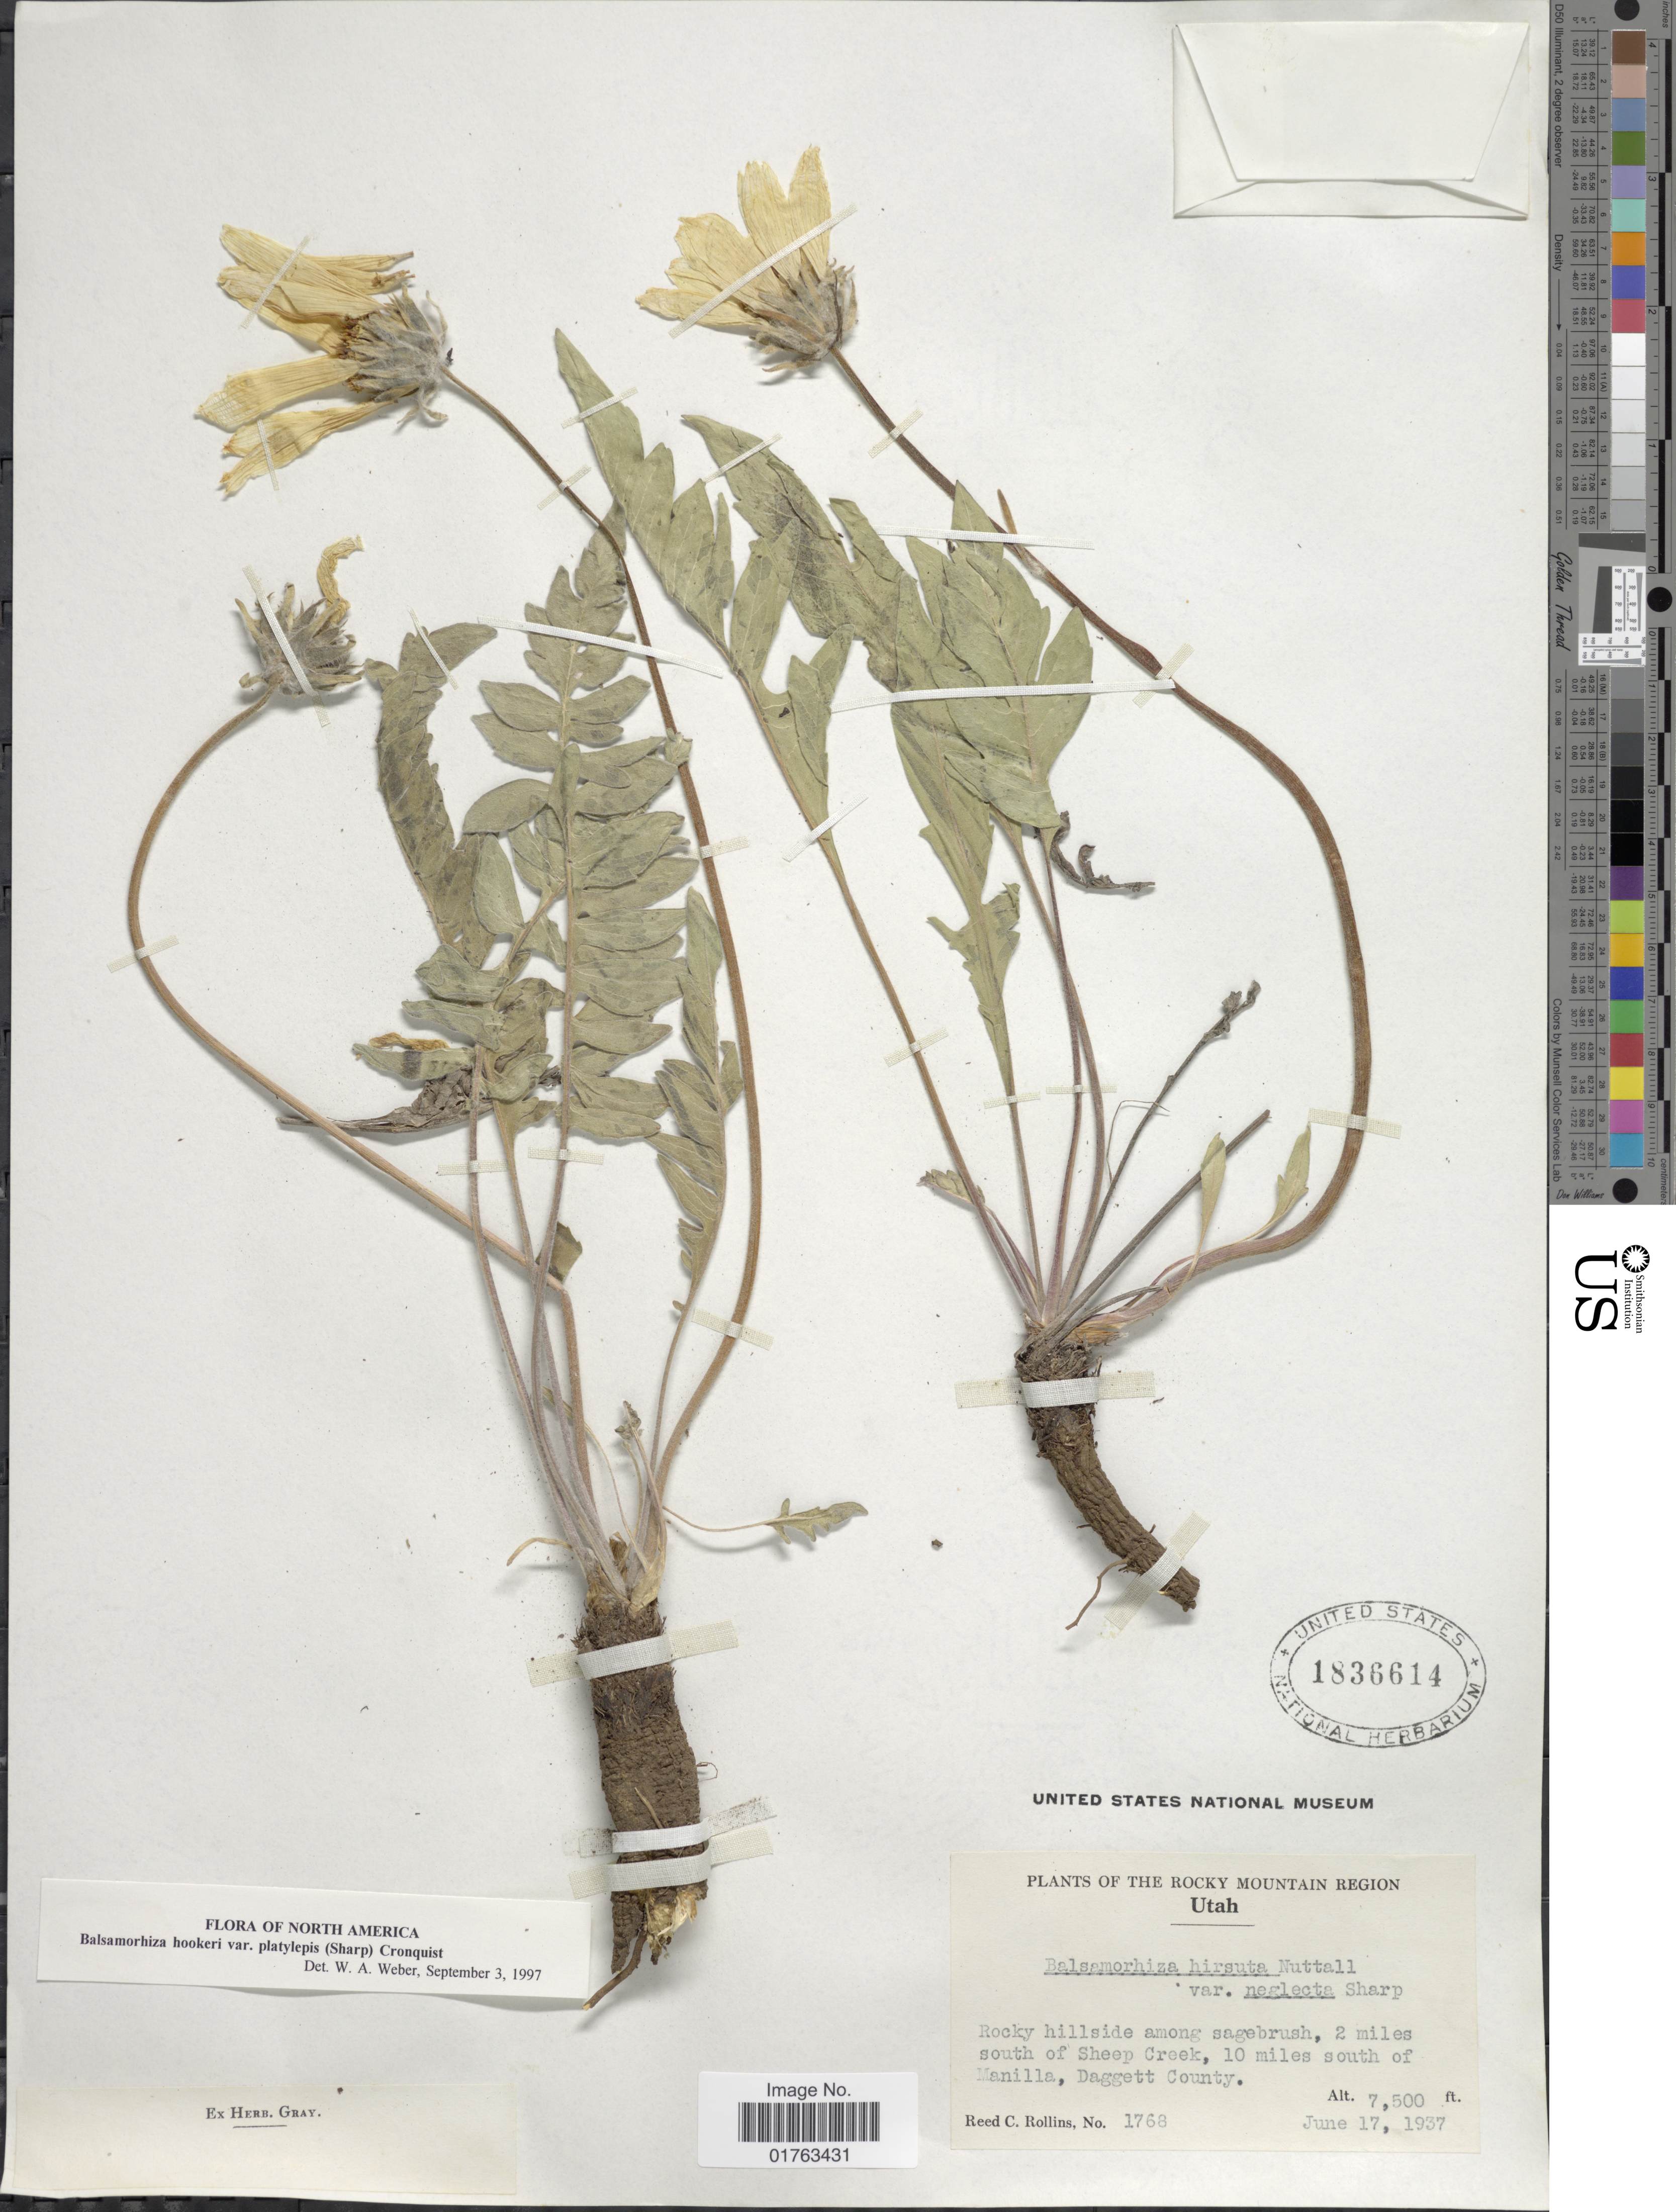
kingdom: Plantae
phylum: Tracheophyta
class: Magnoliopsida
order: Asterales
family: Asteraceae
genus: Balsamorhiza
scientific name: Balsamorhiza hookeri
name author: Nutt.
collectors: R. C. Rollins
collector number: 1768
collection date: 1937-06-17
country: United States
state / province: Utah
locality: Rocky hillside among sagebrush, 2 miles south of Sheep Creek, 10 miles south of Manilla, Daggett County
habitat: rocky hillside among sagebrush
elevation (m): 2286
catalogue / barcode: US 1836614